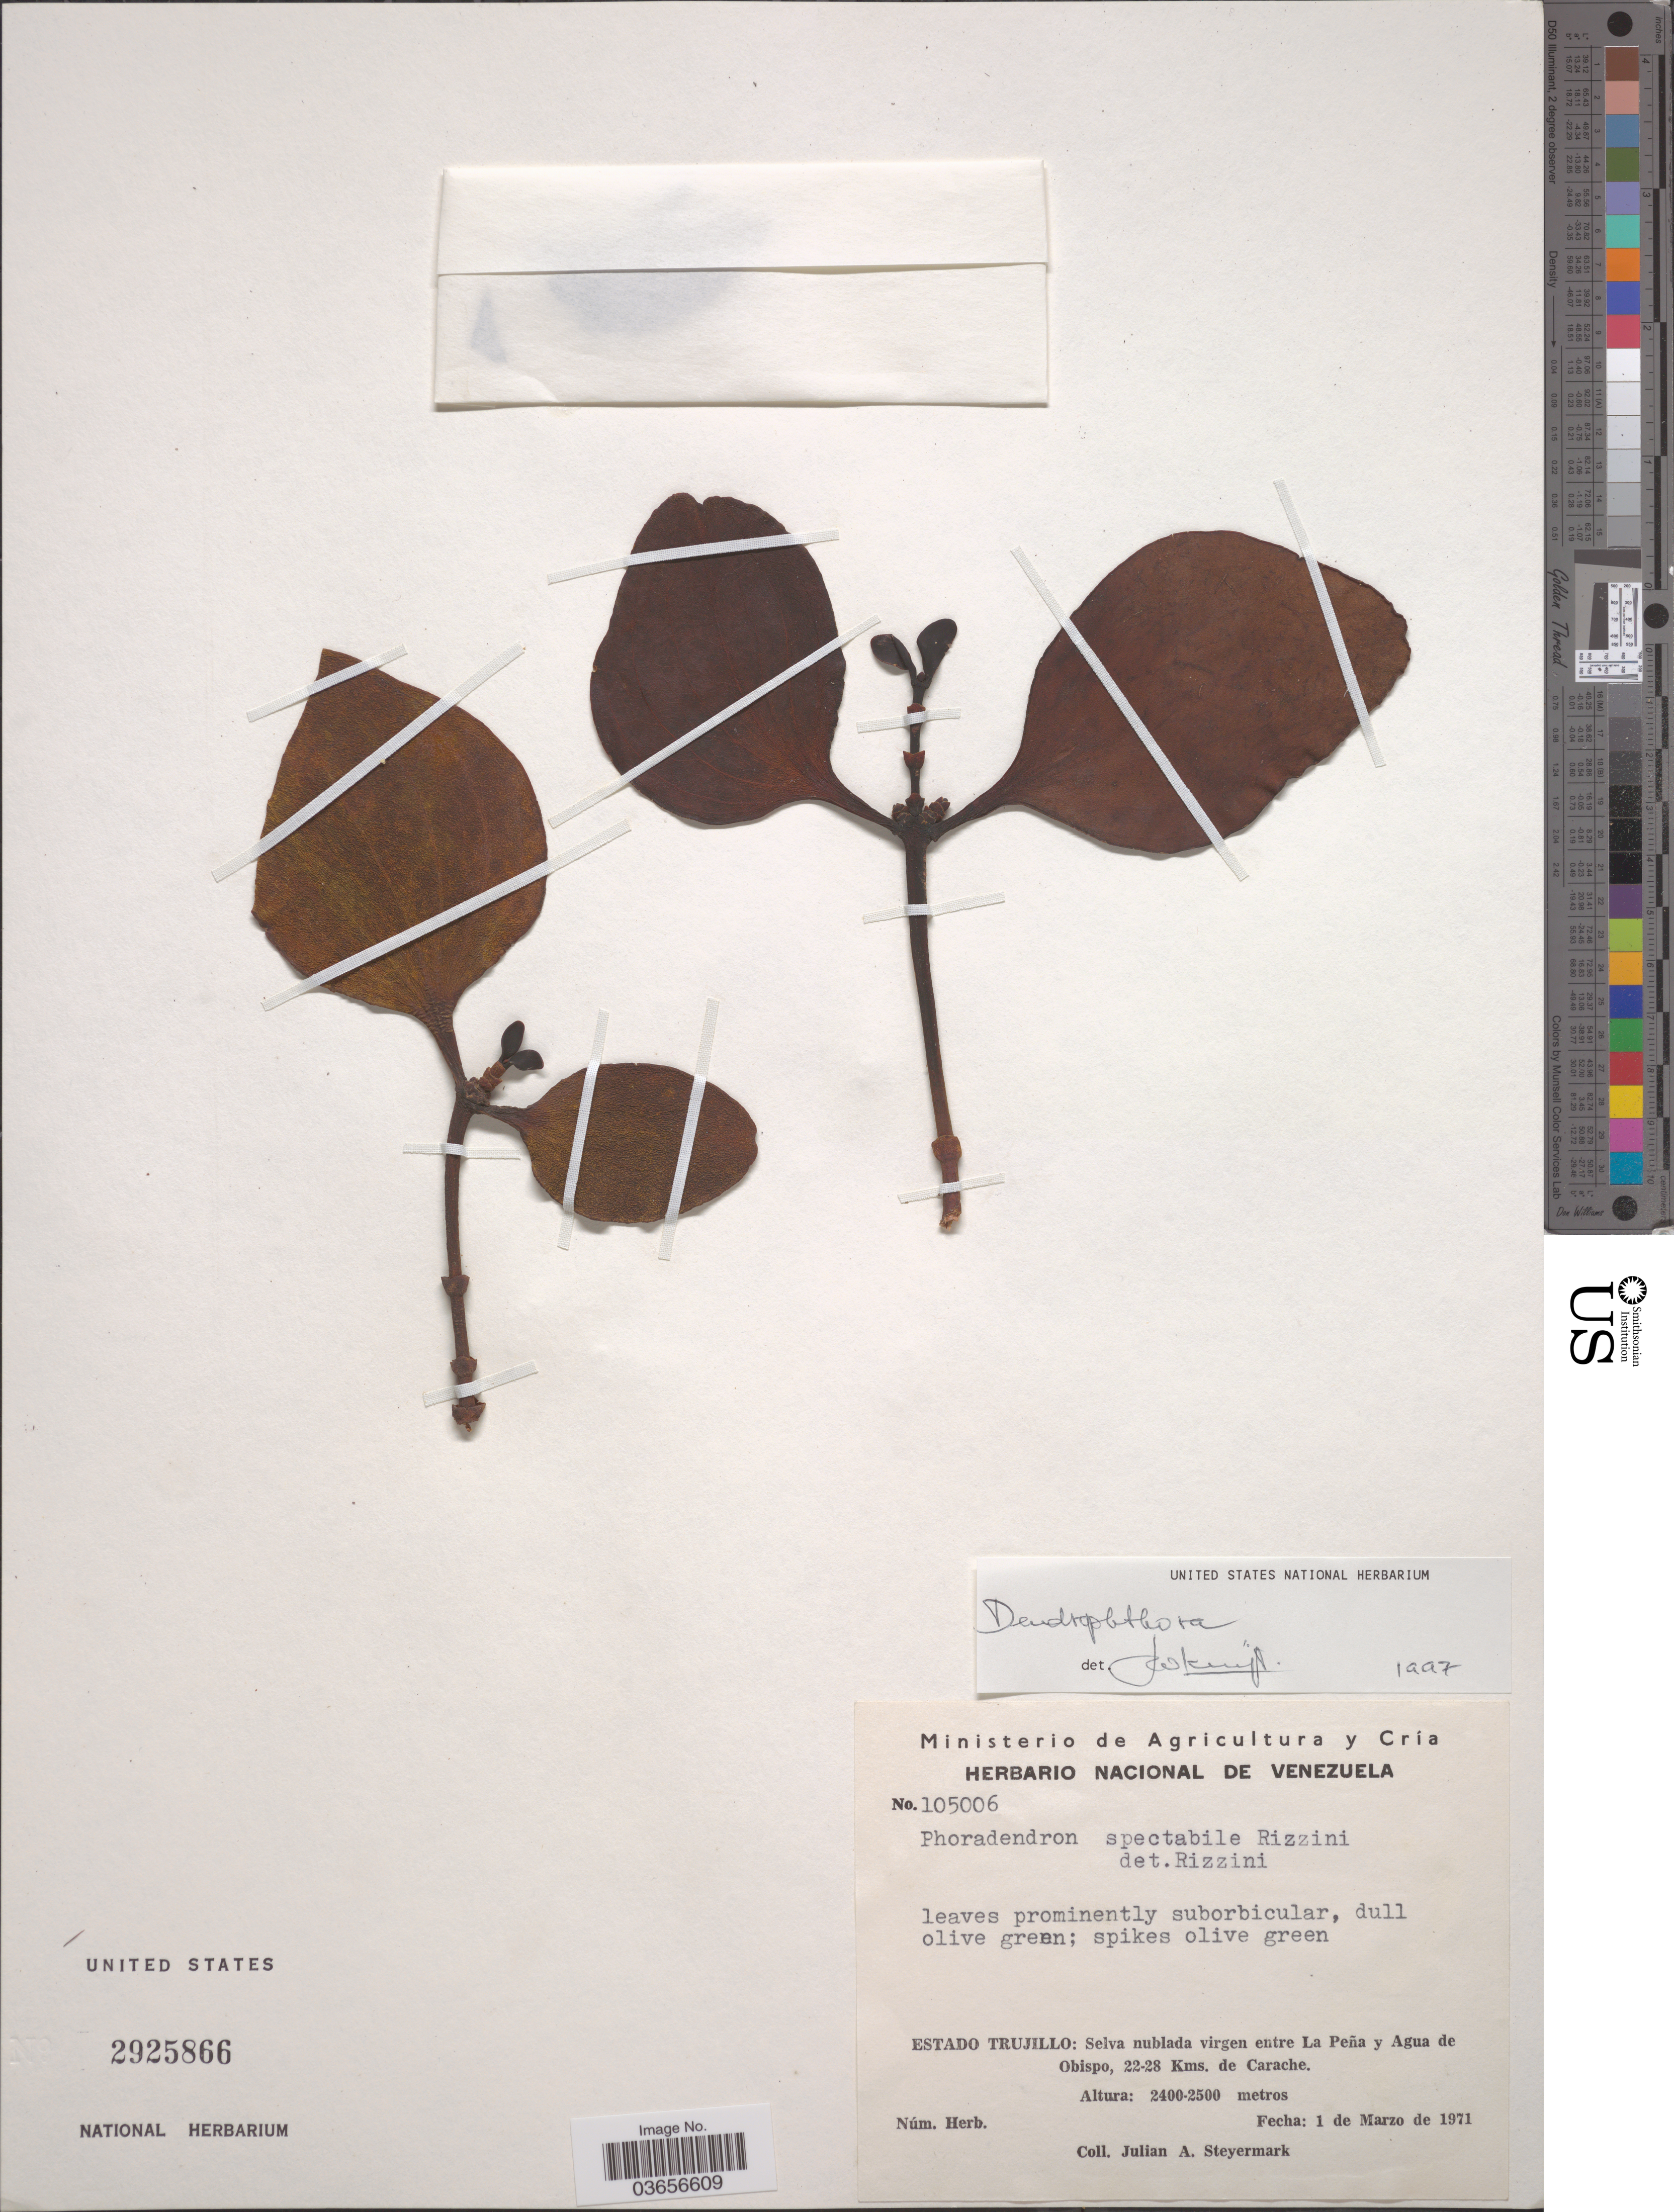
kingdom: Plantae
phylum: Tracheophyta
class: Magnoliopsida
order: Santalales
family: Viscaceae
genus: Dendrophthora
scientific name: Dendrophthora sp.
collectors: J. Steyermark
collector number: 105006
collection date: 1971-03-01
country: Venezuela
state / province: Trujillo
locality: Selva nublada virgen entre La Peña y Agua de Obispo, 22-28 Kms. de Carache.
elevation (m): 2400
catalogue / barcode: US 2925866